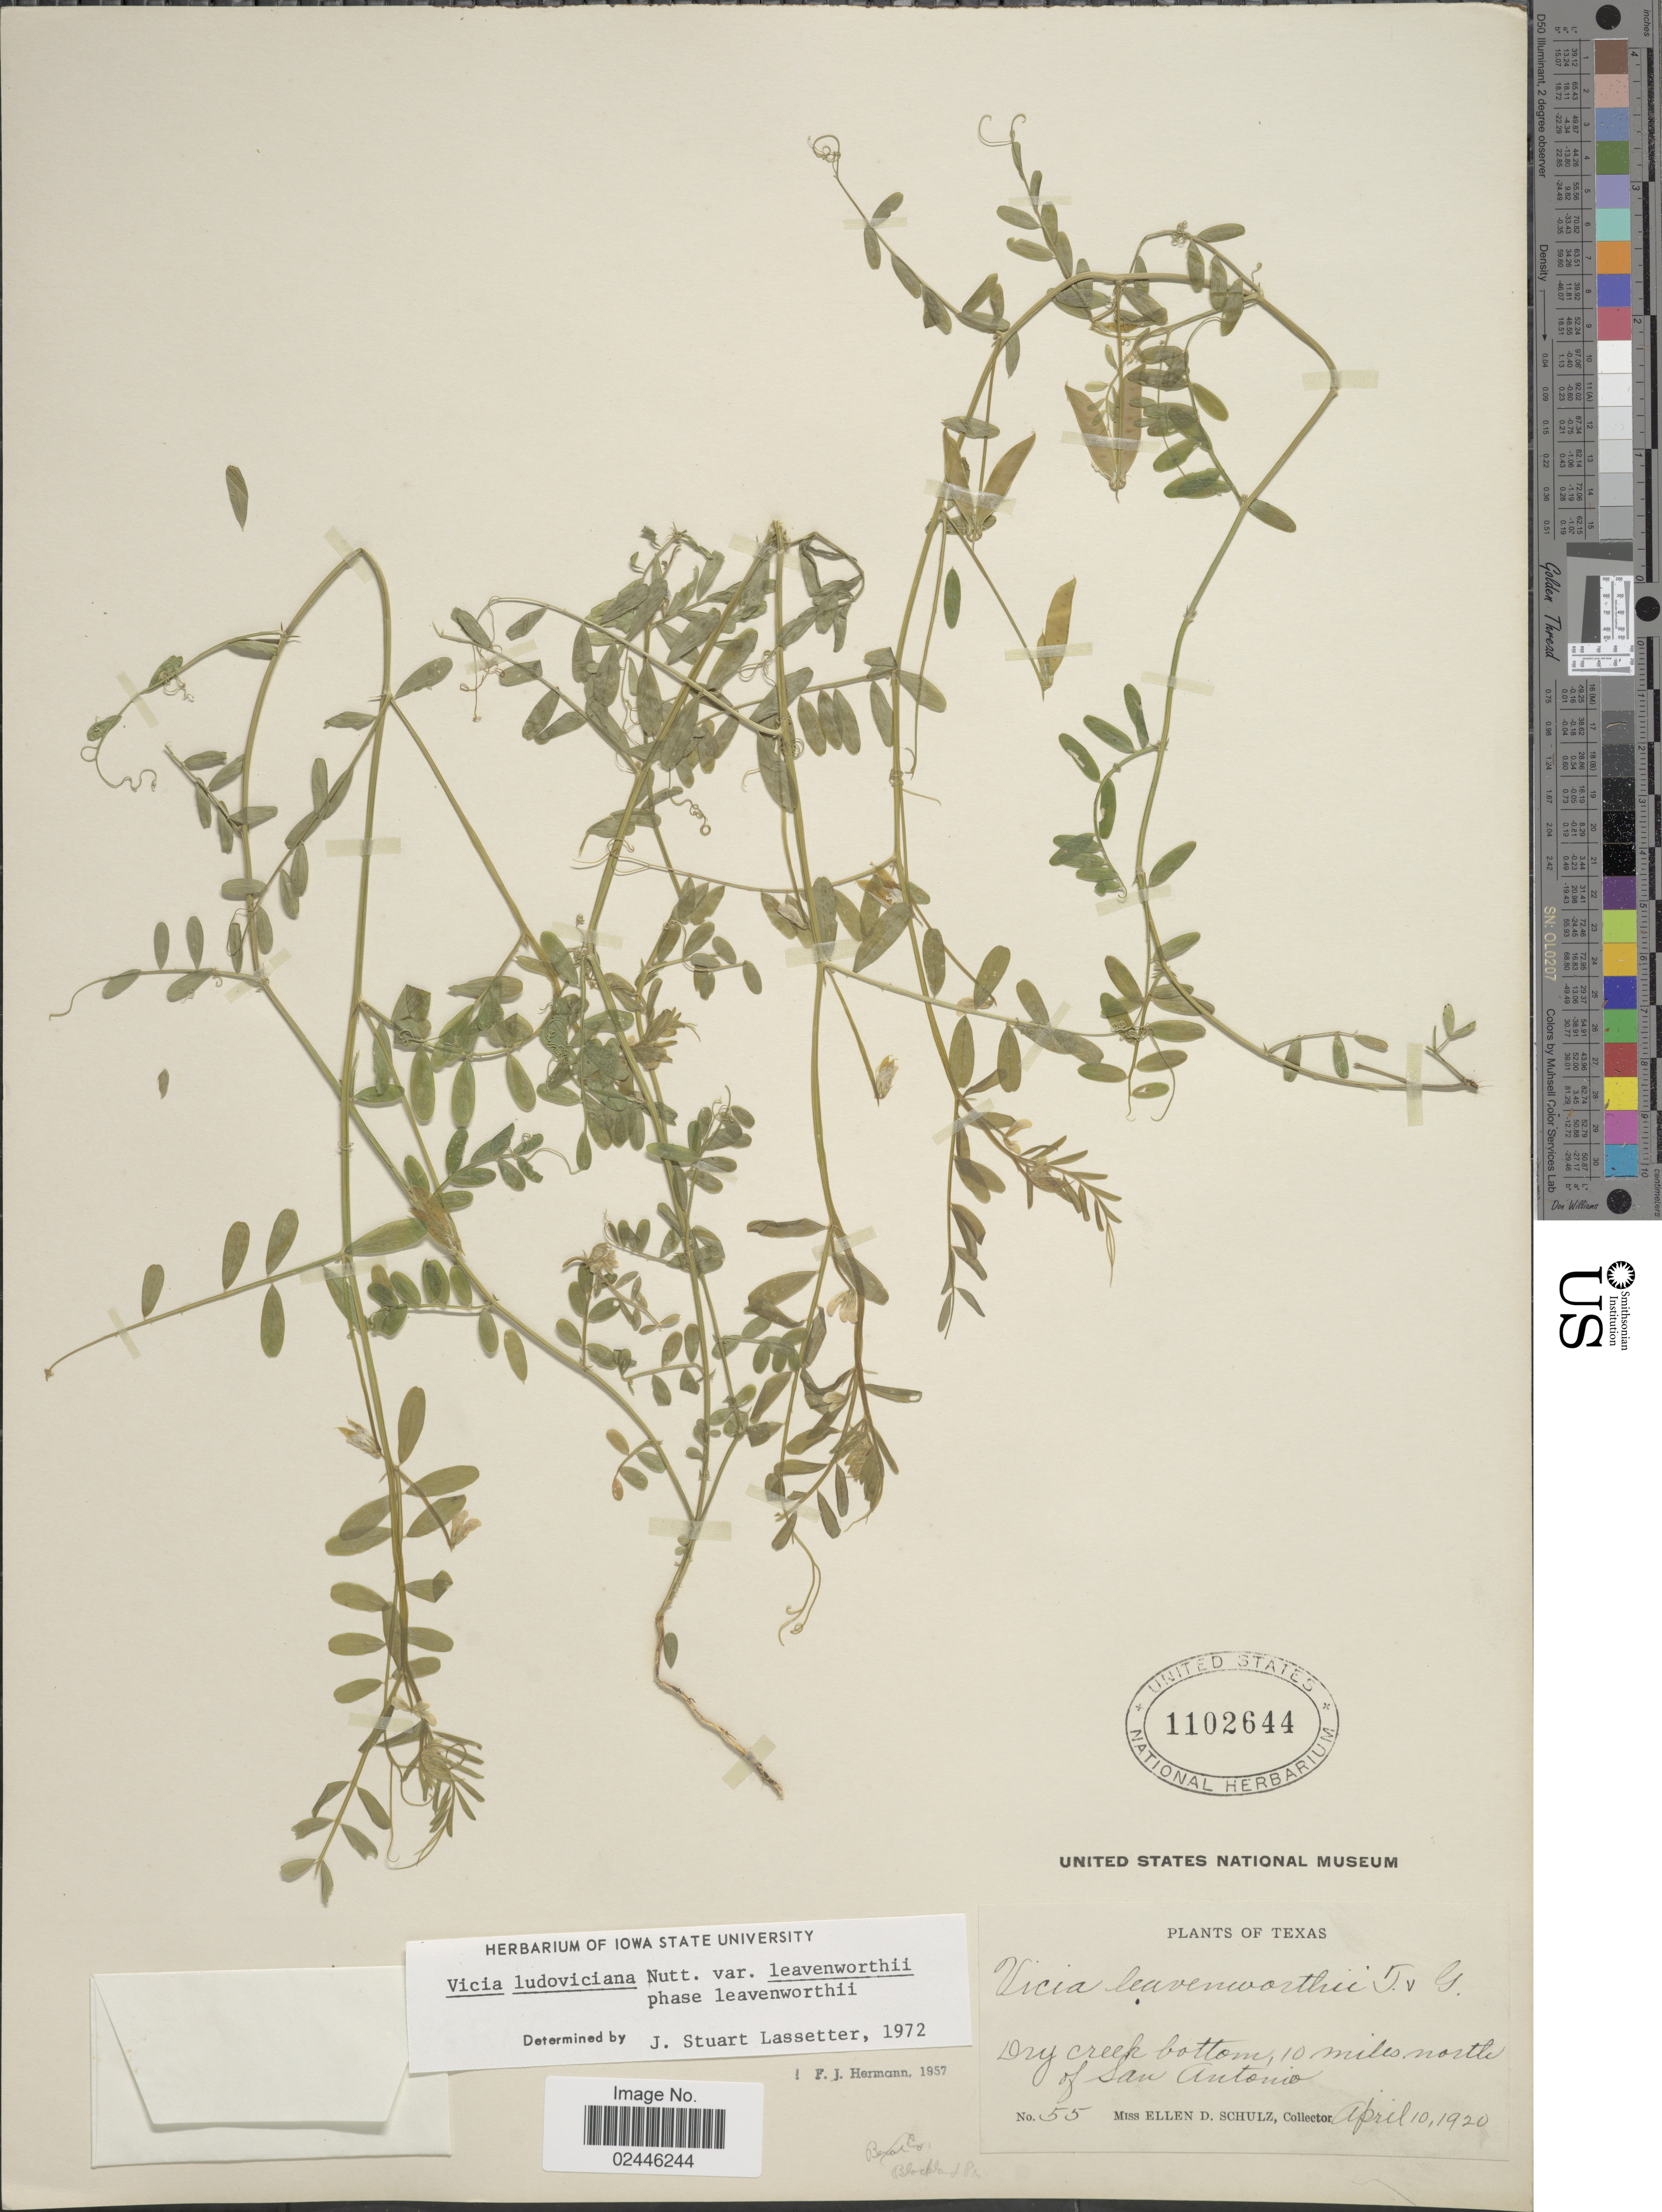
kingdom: Plantae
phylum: Tracheophyta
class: Magnoliopsida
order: Fabales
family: Fabaceae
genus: Vicia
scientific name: Vicia ludoviciana var. leavenworthii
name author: (Torr. & A. Gray) Broich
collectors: E. D. Schulz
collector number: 55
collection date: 1920-04-10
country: United States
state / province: Texas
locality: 10 miles north of San Antonio. Bexar Co. Blackland Pr.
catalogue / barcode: US 1102644